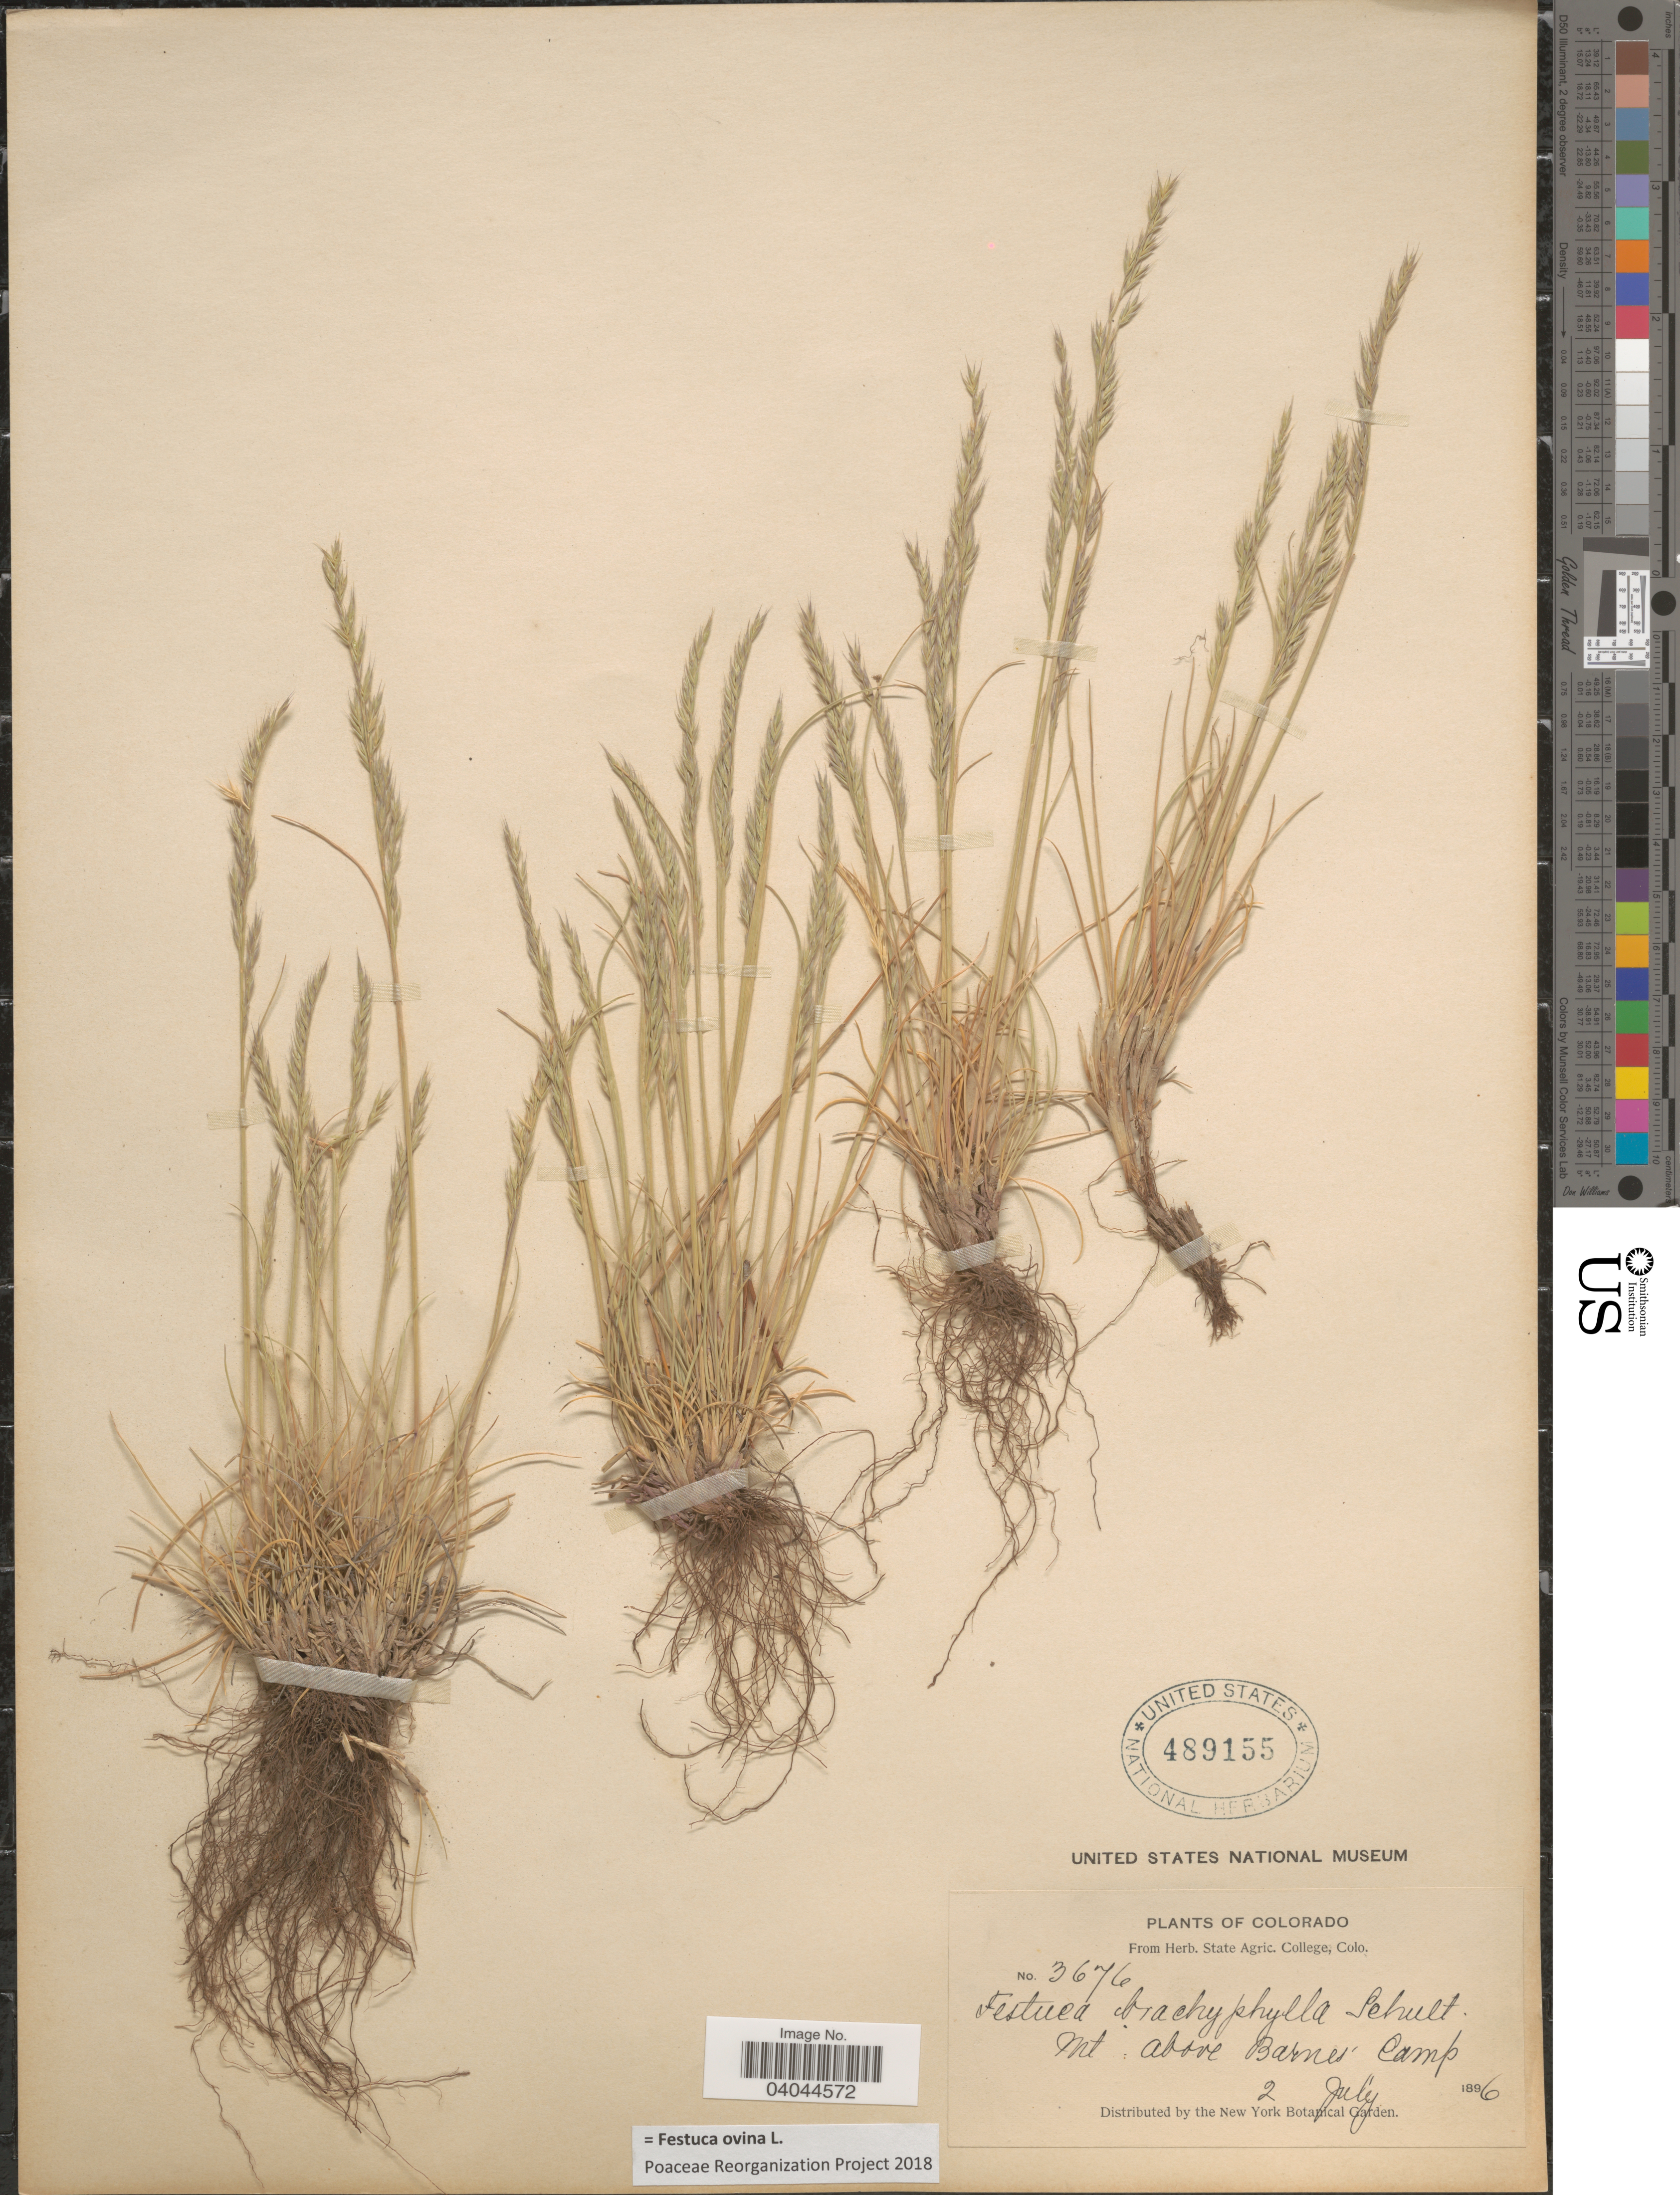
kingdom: Plantae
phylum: Tracheophyta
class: Liliopsida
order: Poales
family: Poaceae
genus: Festuca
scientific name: Festuca ovina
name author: L.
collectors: ex herb. State Agric. College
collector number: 3676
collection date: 1896-07-02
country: United States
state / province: Colorado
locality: Mt. above Barnes Camp.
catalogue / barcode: US 489155